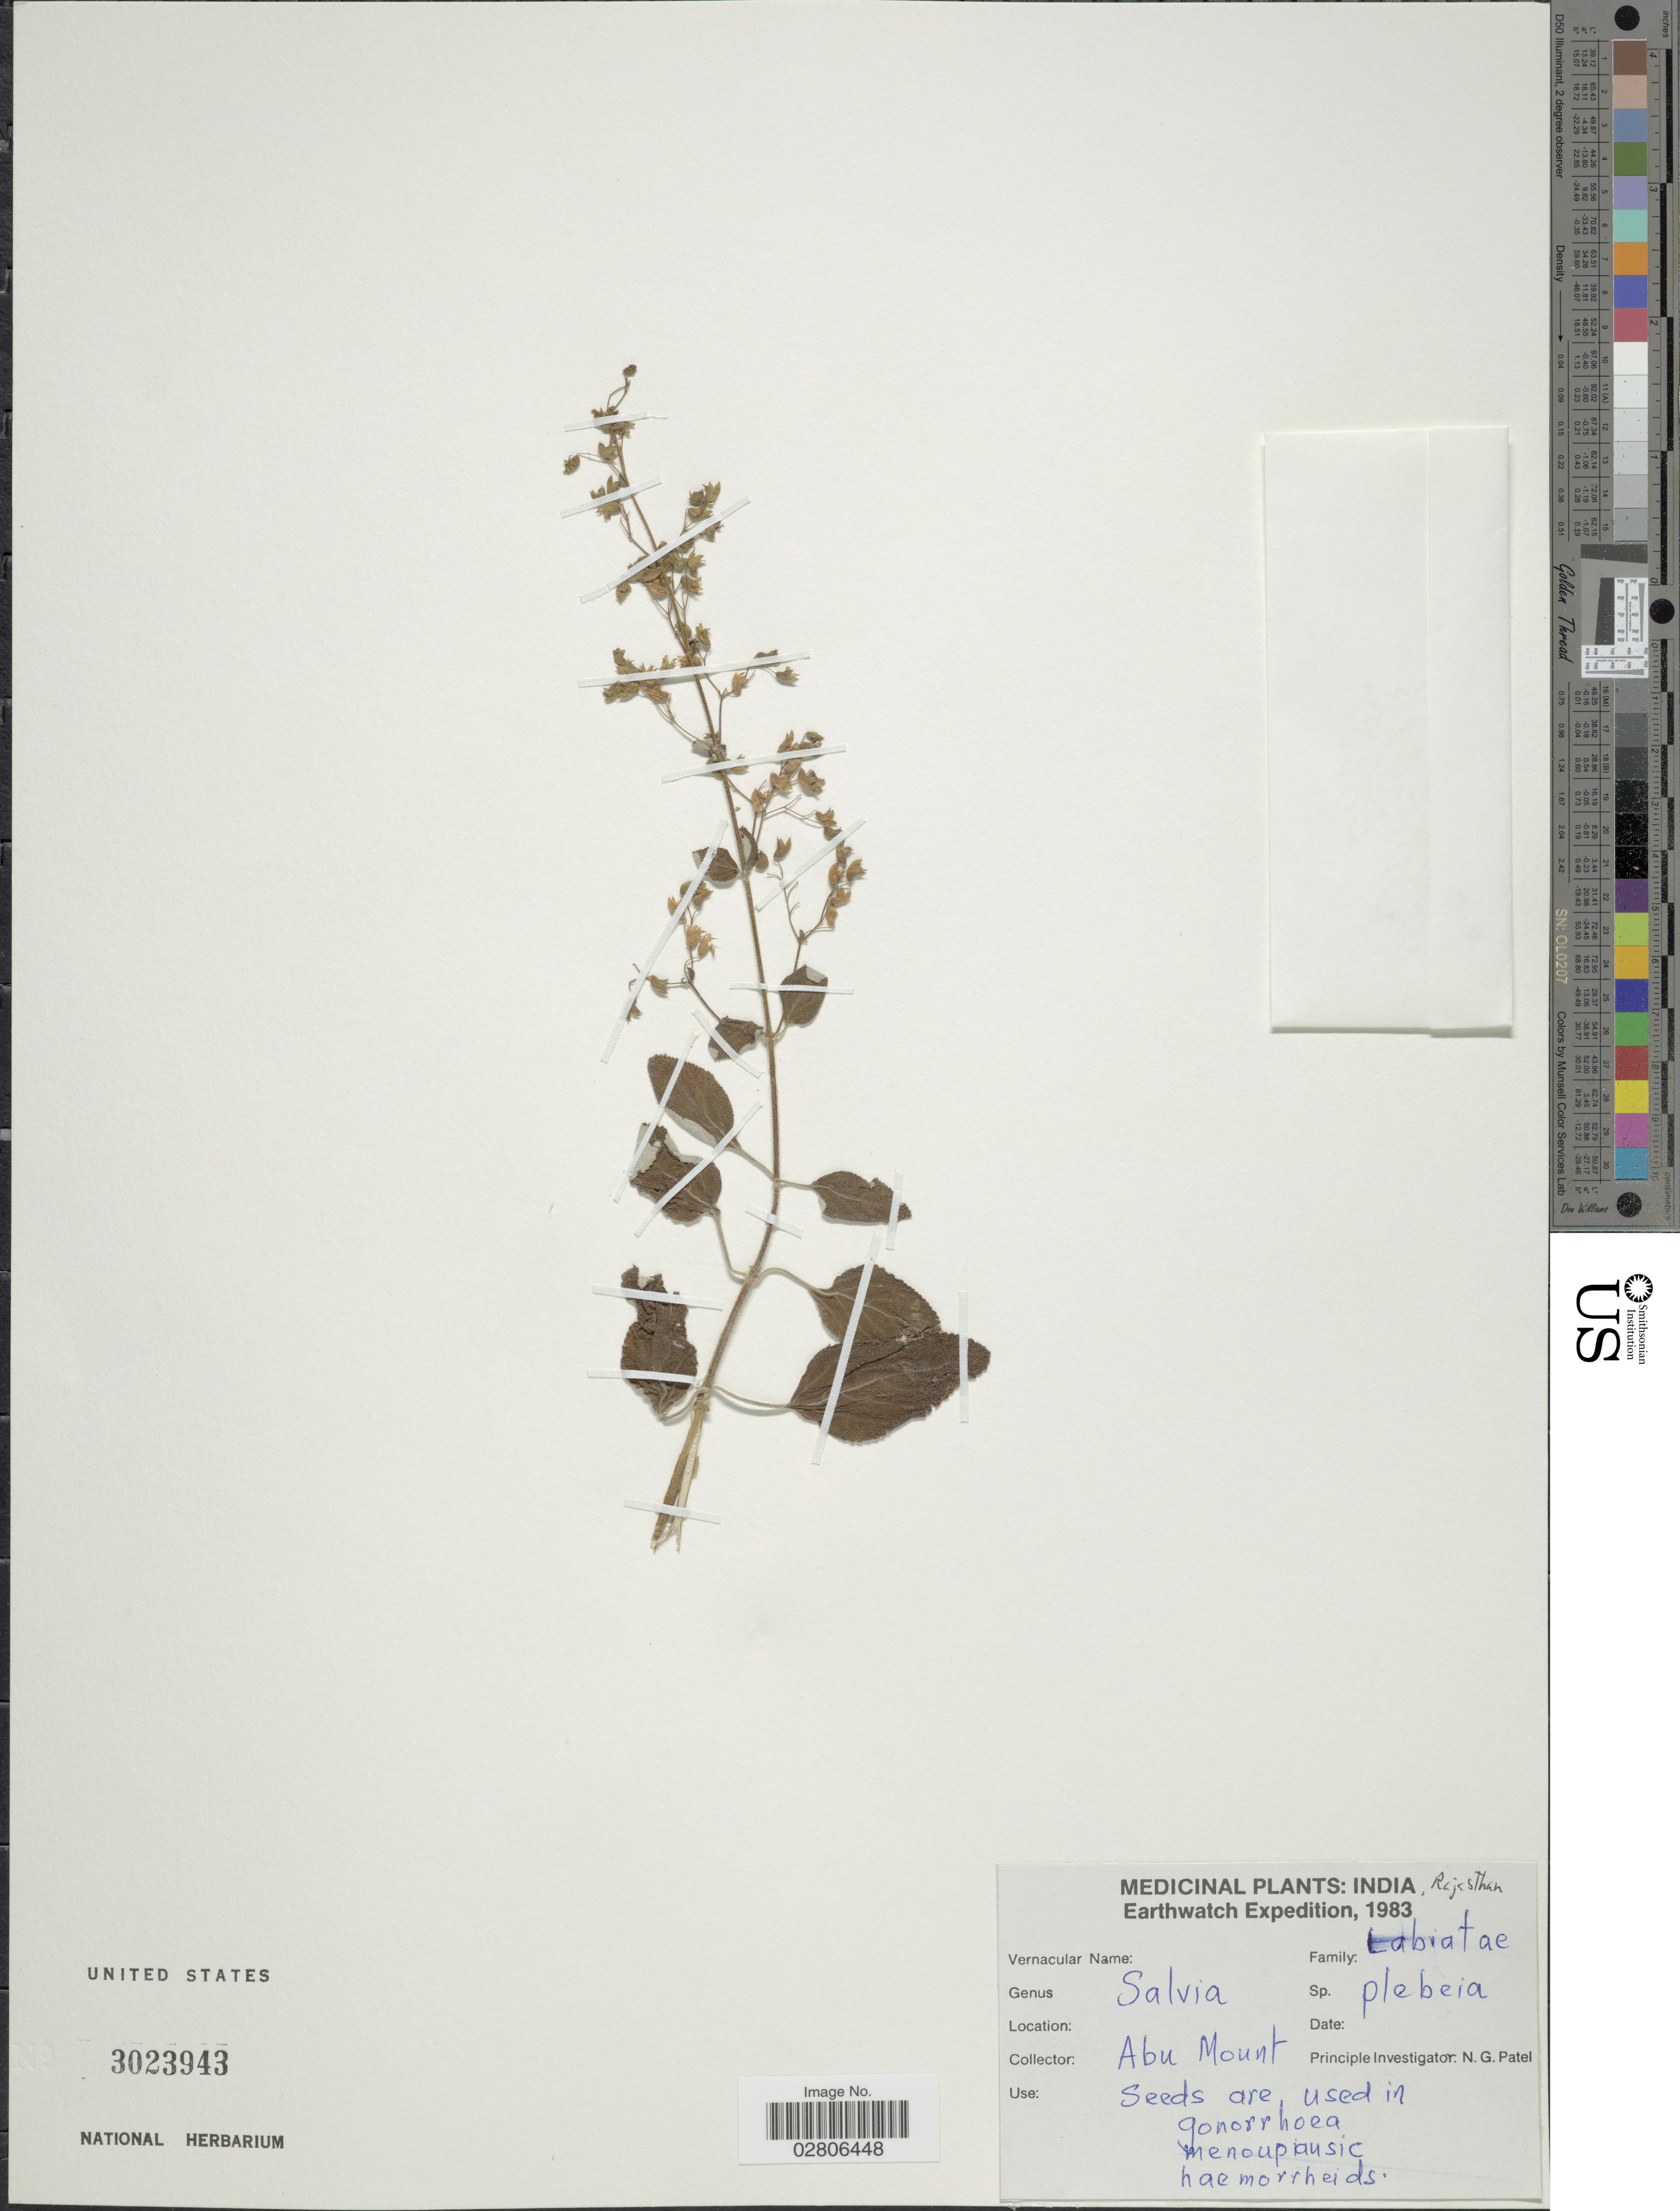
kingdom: Plantae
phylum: Tracheophyta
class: Magnoliopsida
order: Lamiales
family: Lamiaceae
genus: Salvia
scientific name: Salvia sp.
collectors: N. Patel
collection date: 1983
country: India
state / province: Rajasthan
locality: Rajesthan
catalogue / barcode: US 3023943